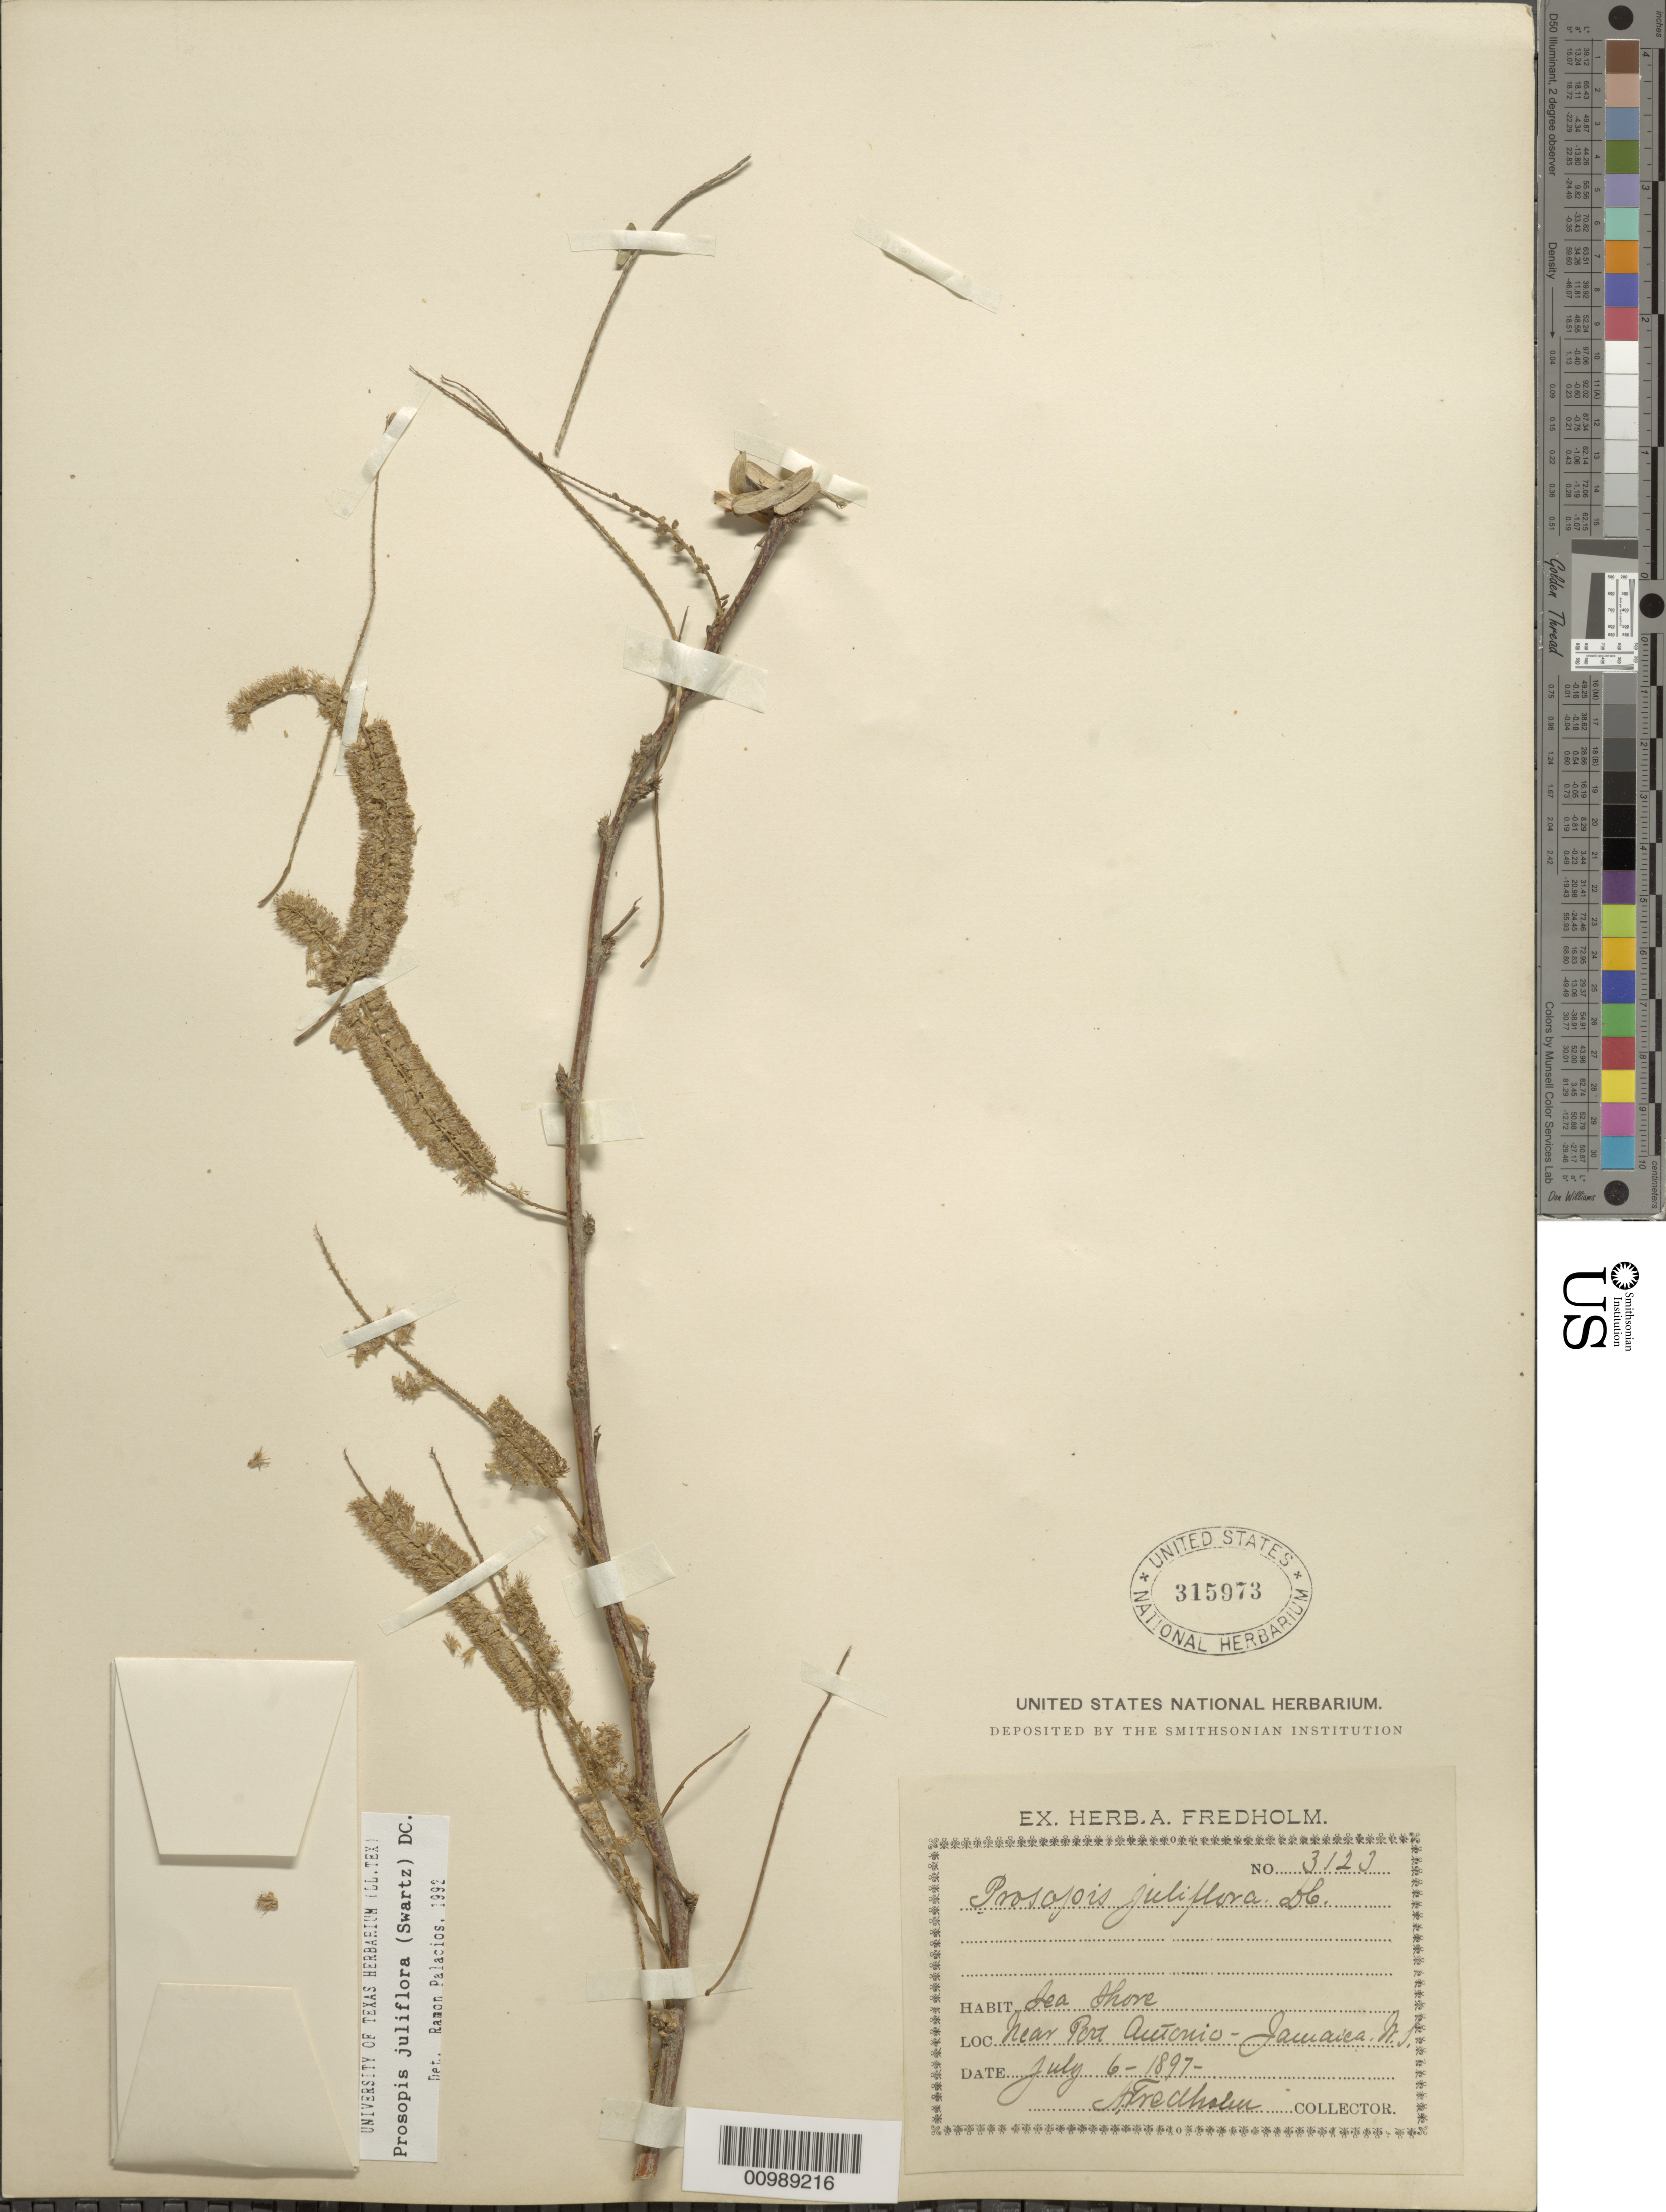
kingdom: Plantae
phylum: Tracheophyta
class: Magnoliopsida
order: Fabales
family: Fabaceae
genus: Neltuma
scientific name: Neltuma juliflora var. juliflora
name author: (Sw.) Raf.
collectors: A. Fredholm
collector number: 3123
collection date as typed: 06 Jul 1897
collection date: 1897-07-06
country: Jamaica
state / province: Portland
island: Jamaica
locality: Near Port Auionio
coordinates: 0 N, 0 E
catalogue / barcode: US 315973